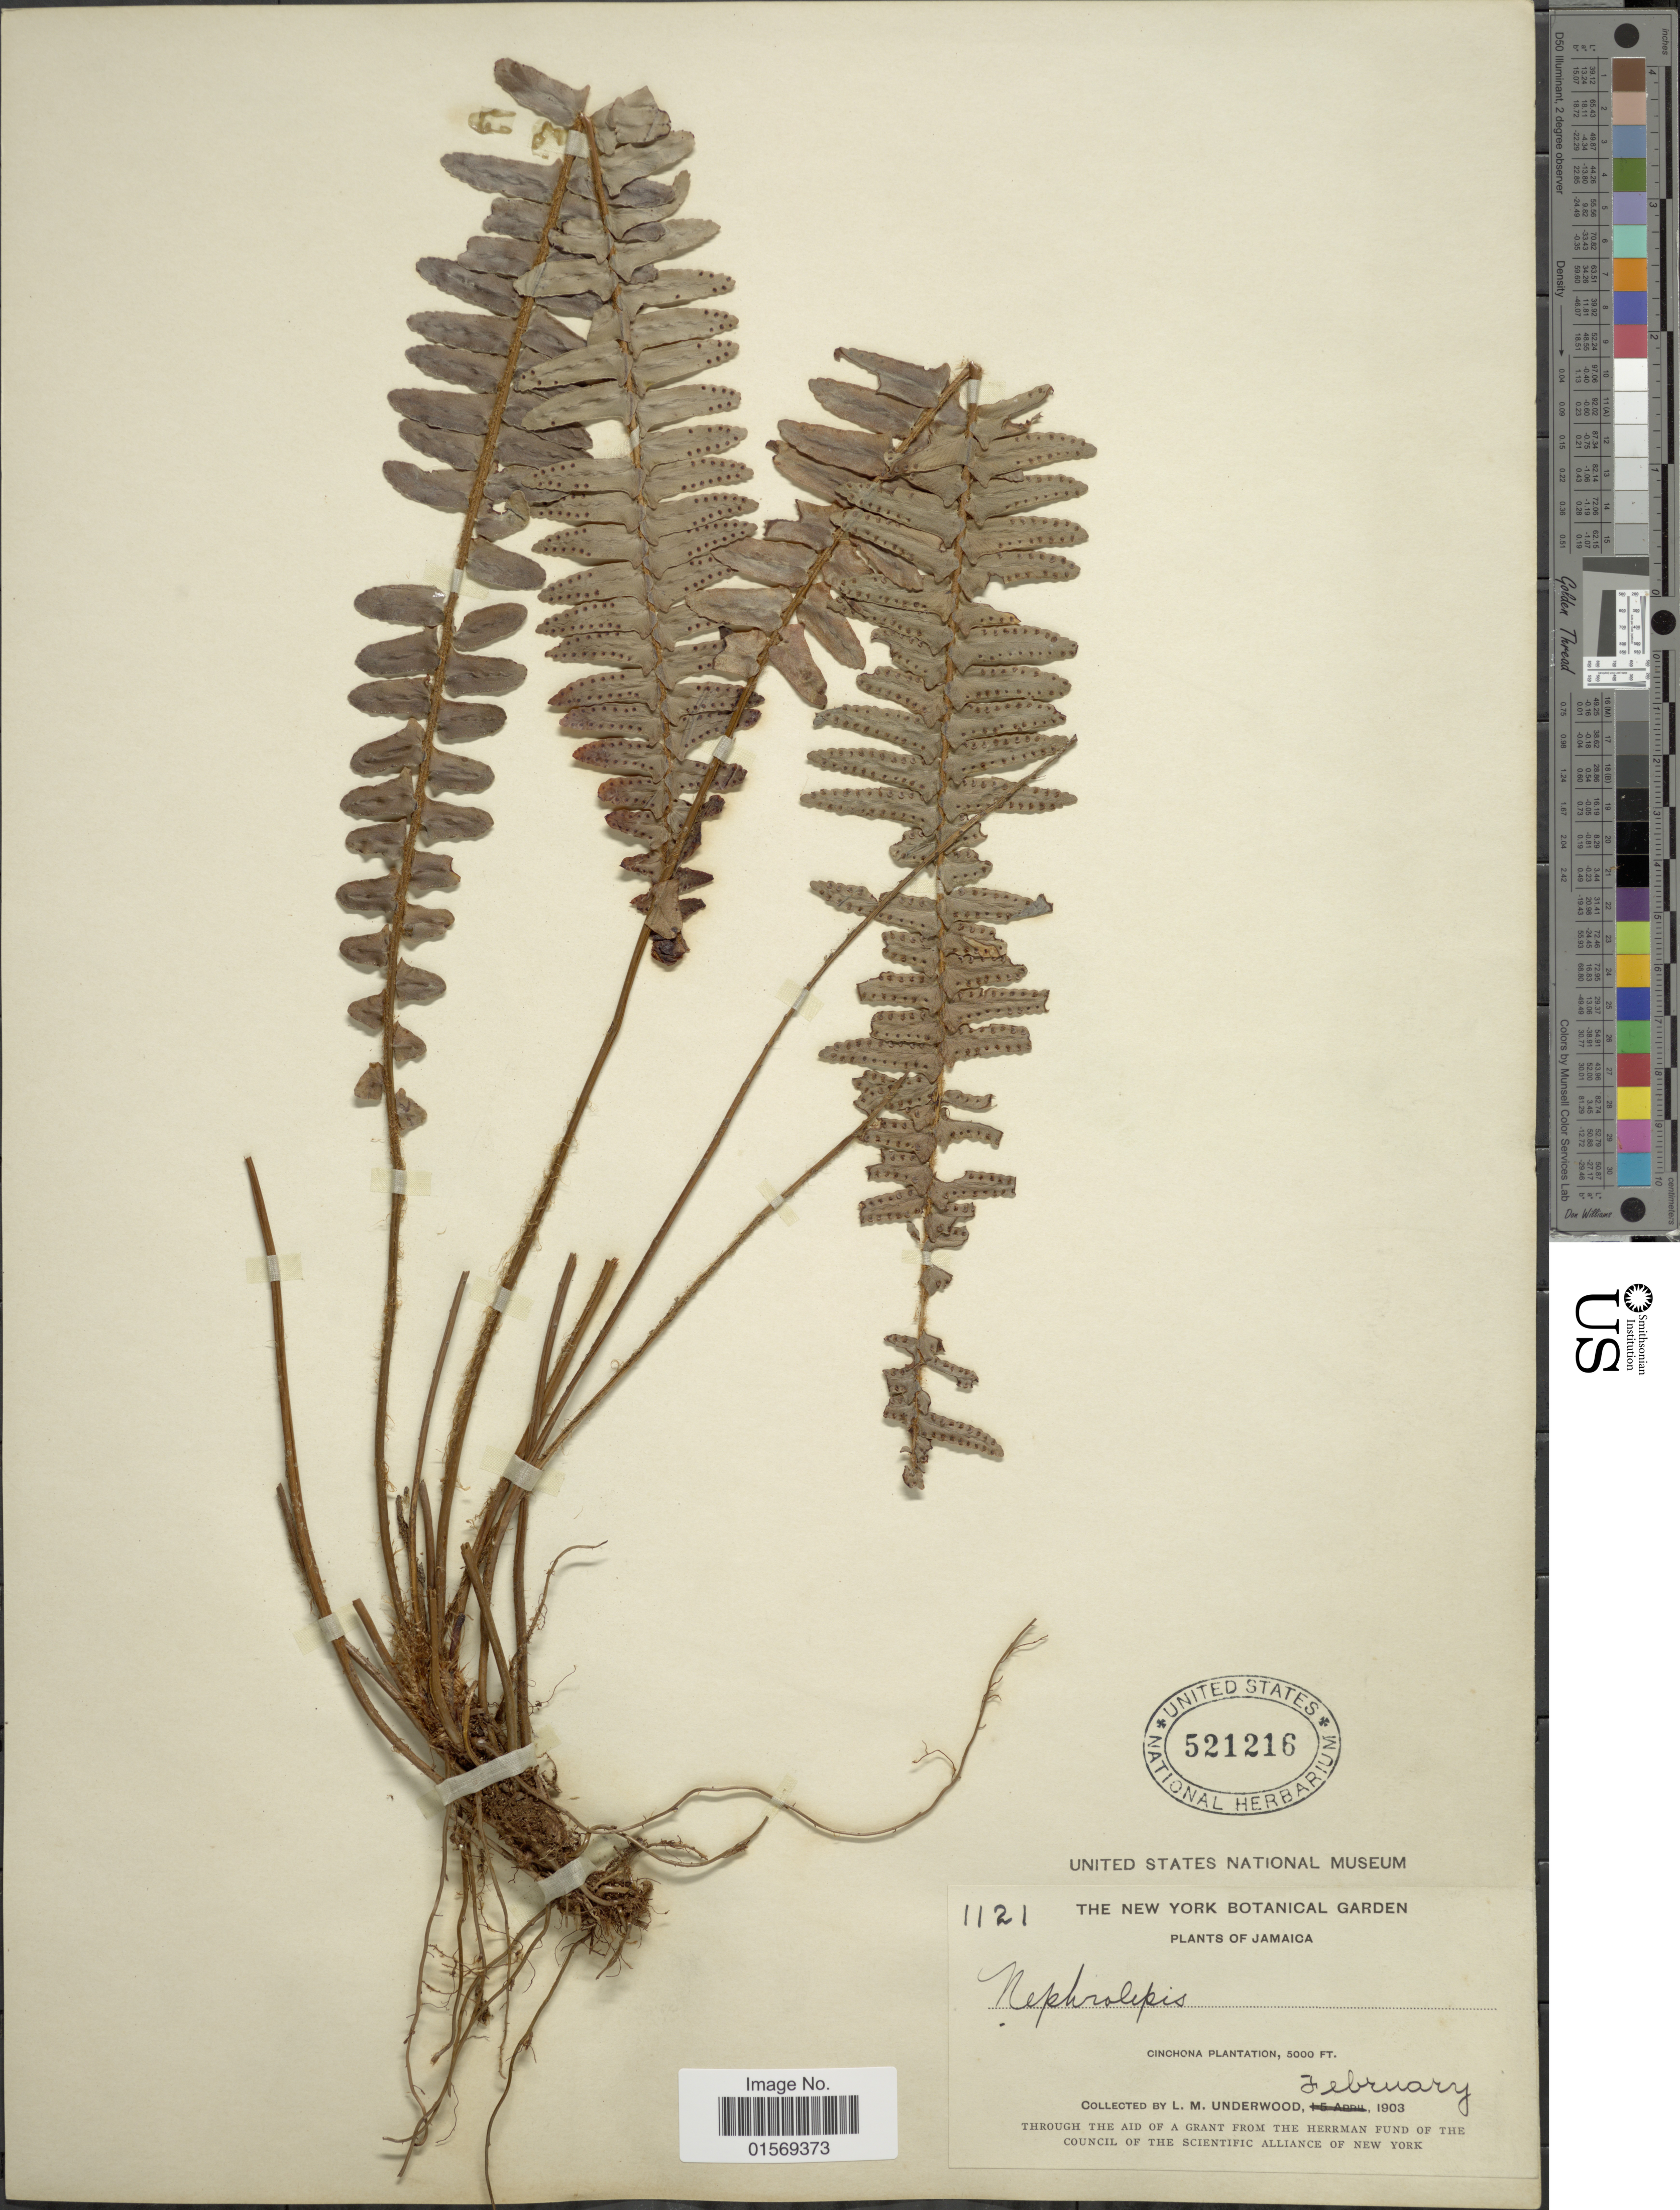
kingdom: Plantae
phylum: Tracheophyta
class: Polypodiopsida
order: Polypodiales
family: Nephrolepidaceae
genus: Nephrolepis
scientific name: Nephrolepis cordifolia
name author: (L.) C. Presl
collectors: L. M. Underwood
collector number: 1121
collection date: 1903-02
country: Jamaica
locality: Jamaica, Cinchona Plantation.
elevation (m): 1524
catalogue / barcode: US 521216